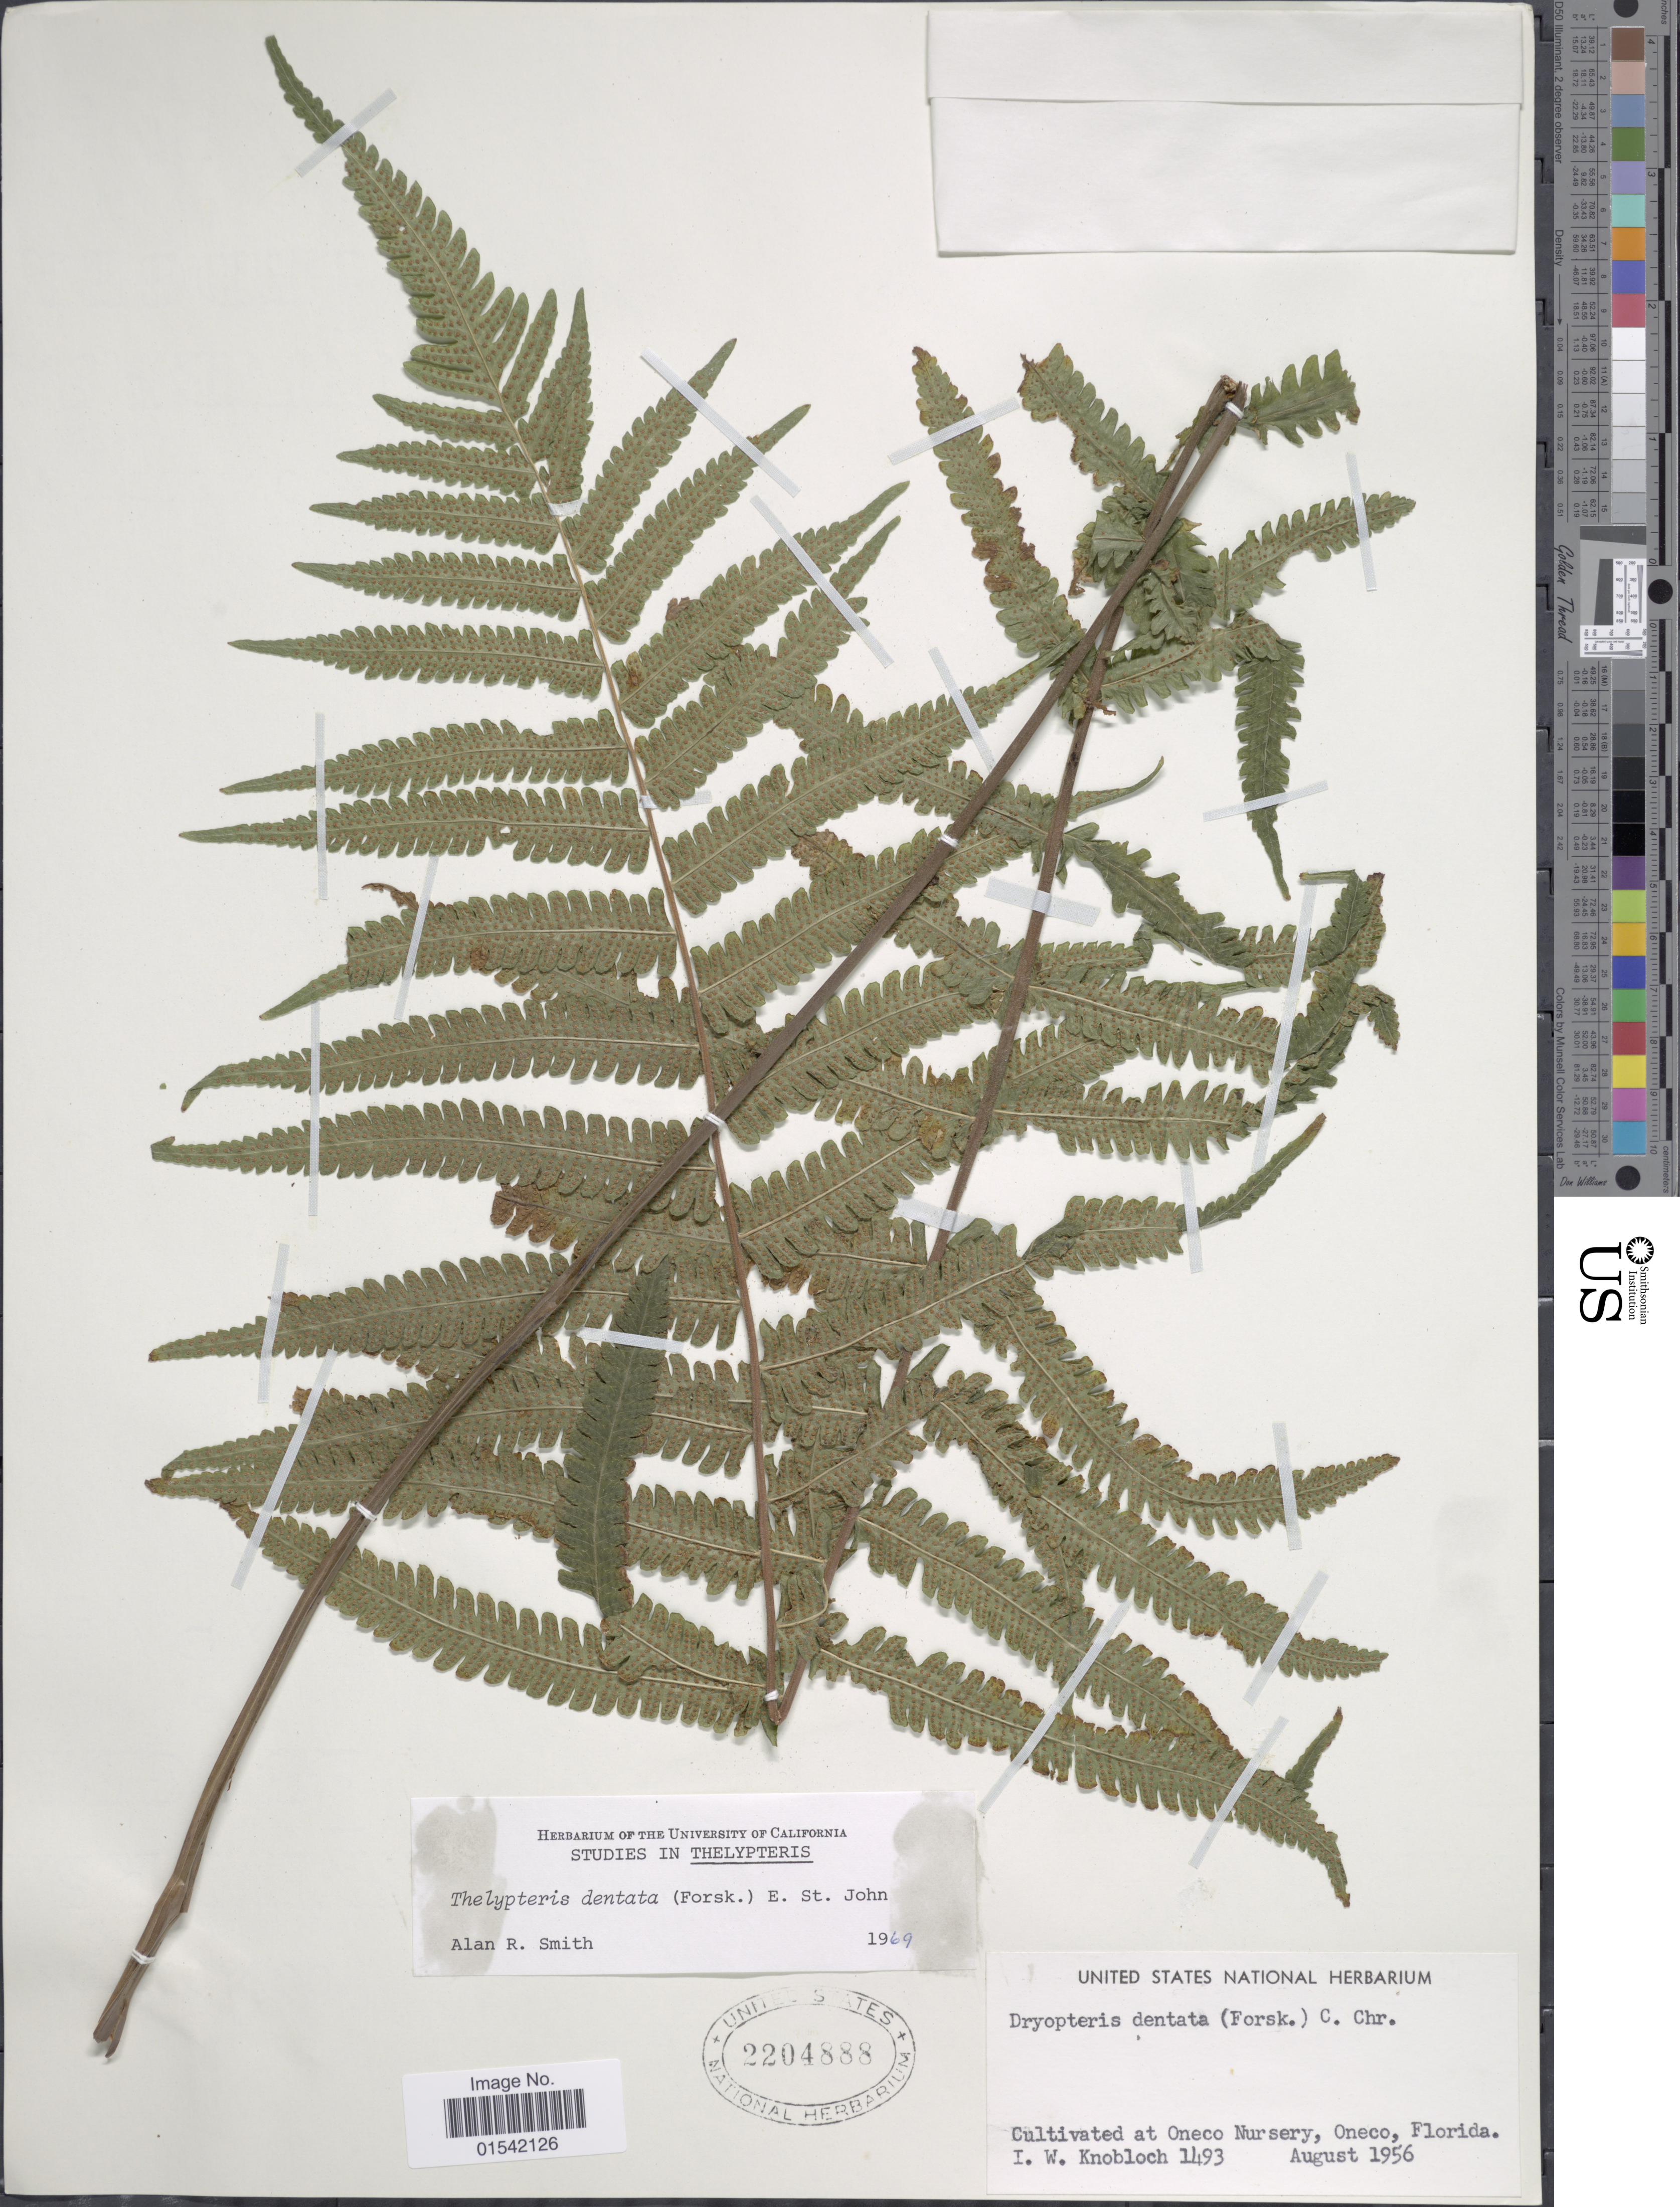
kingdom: Plantae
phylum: Tracheophyta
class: Polypodiopsida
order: Polypodiales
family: Thelypteridaceae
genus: Cyclosorus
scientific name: Cyclosorus dentatus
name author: (Forssk.) Ching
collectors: I. W. Knobloch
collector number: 1493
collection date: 1956-08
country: United States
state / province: Florida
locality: Cultivated at Oneco Nursery, Oneco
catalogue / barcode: US 2204888